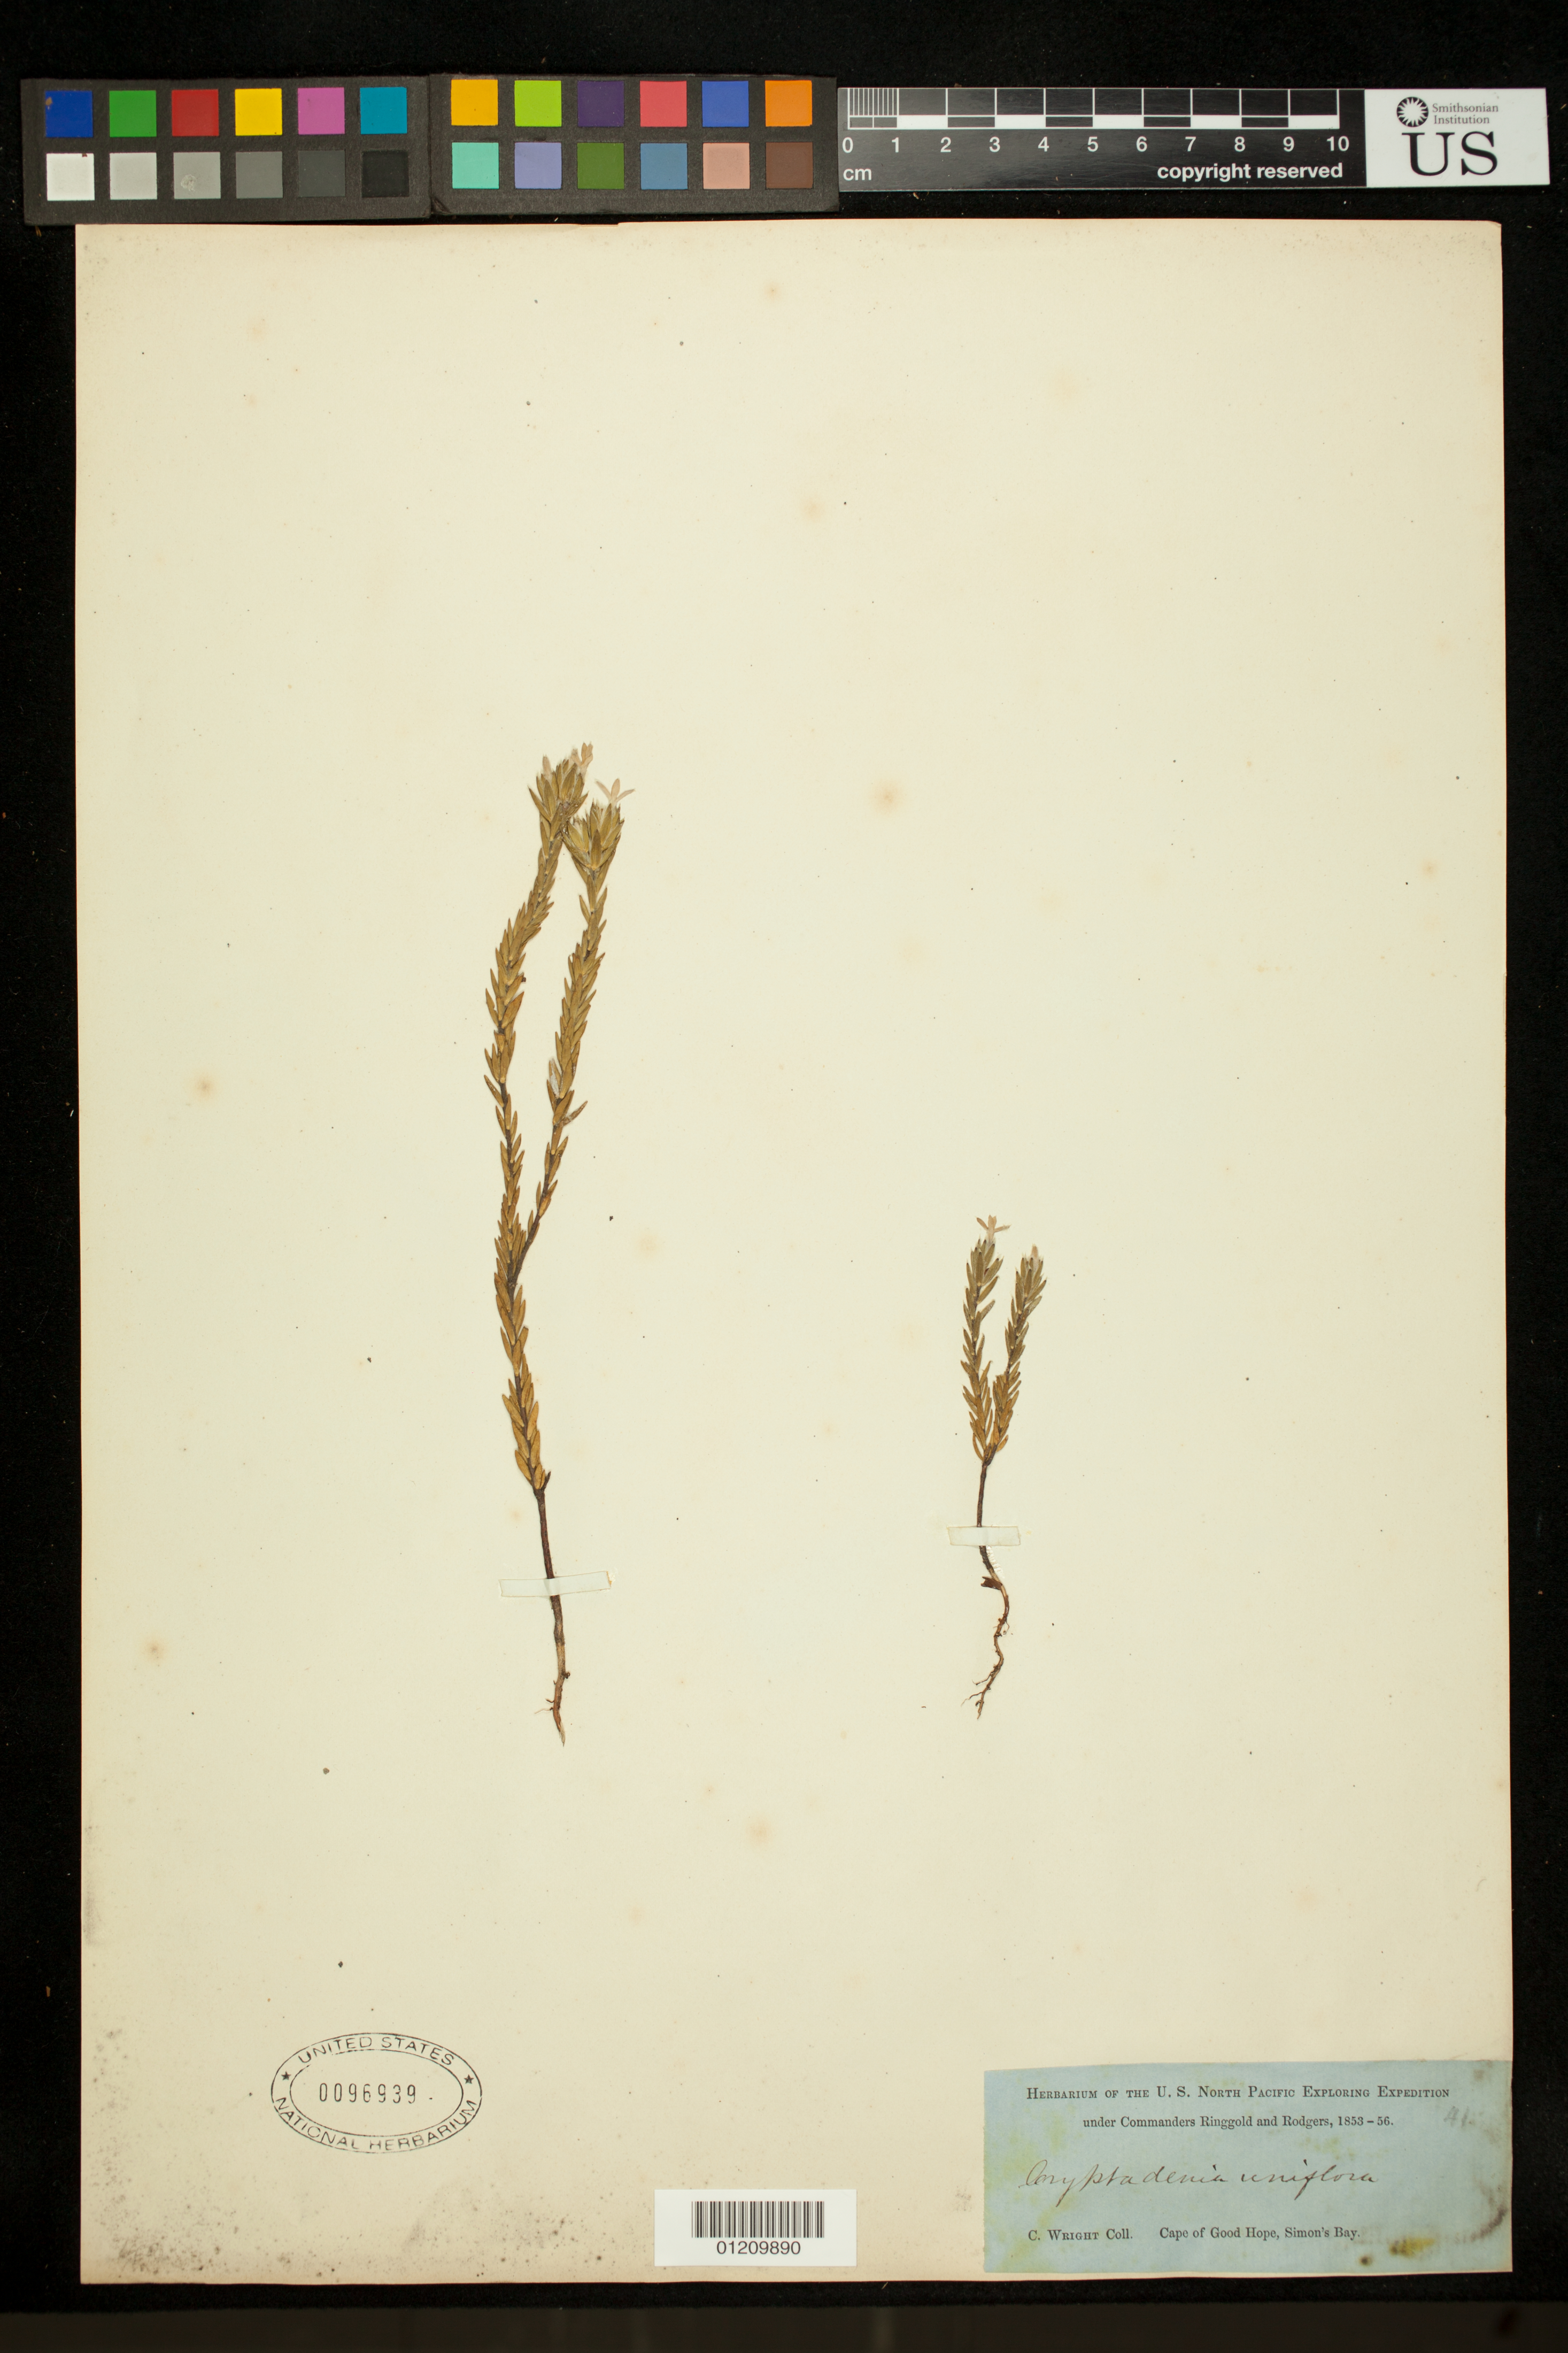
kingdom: Plantae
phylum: Tracheophyta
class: Magnoliopsida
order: Malvales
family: Thymelaeaceae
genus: Cryptadenia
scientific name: Cryptadenia uniflora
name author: (L.) Meisn.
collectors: C. Wright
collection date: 1853/1856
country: South Africa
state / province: Western Cape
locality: Cape of Good Hope, Simon's Bay.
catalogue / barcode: US 96939